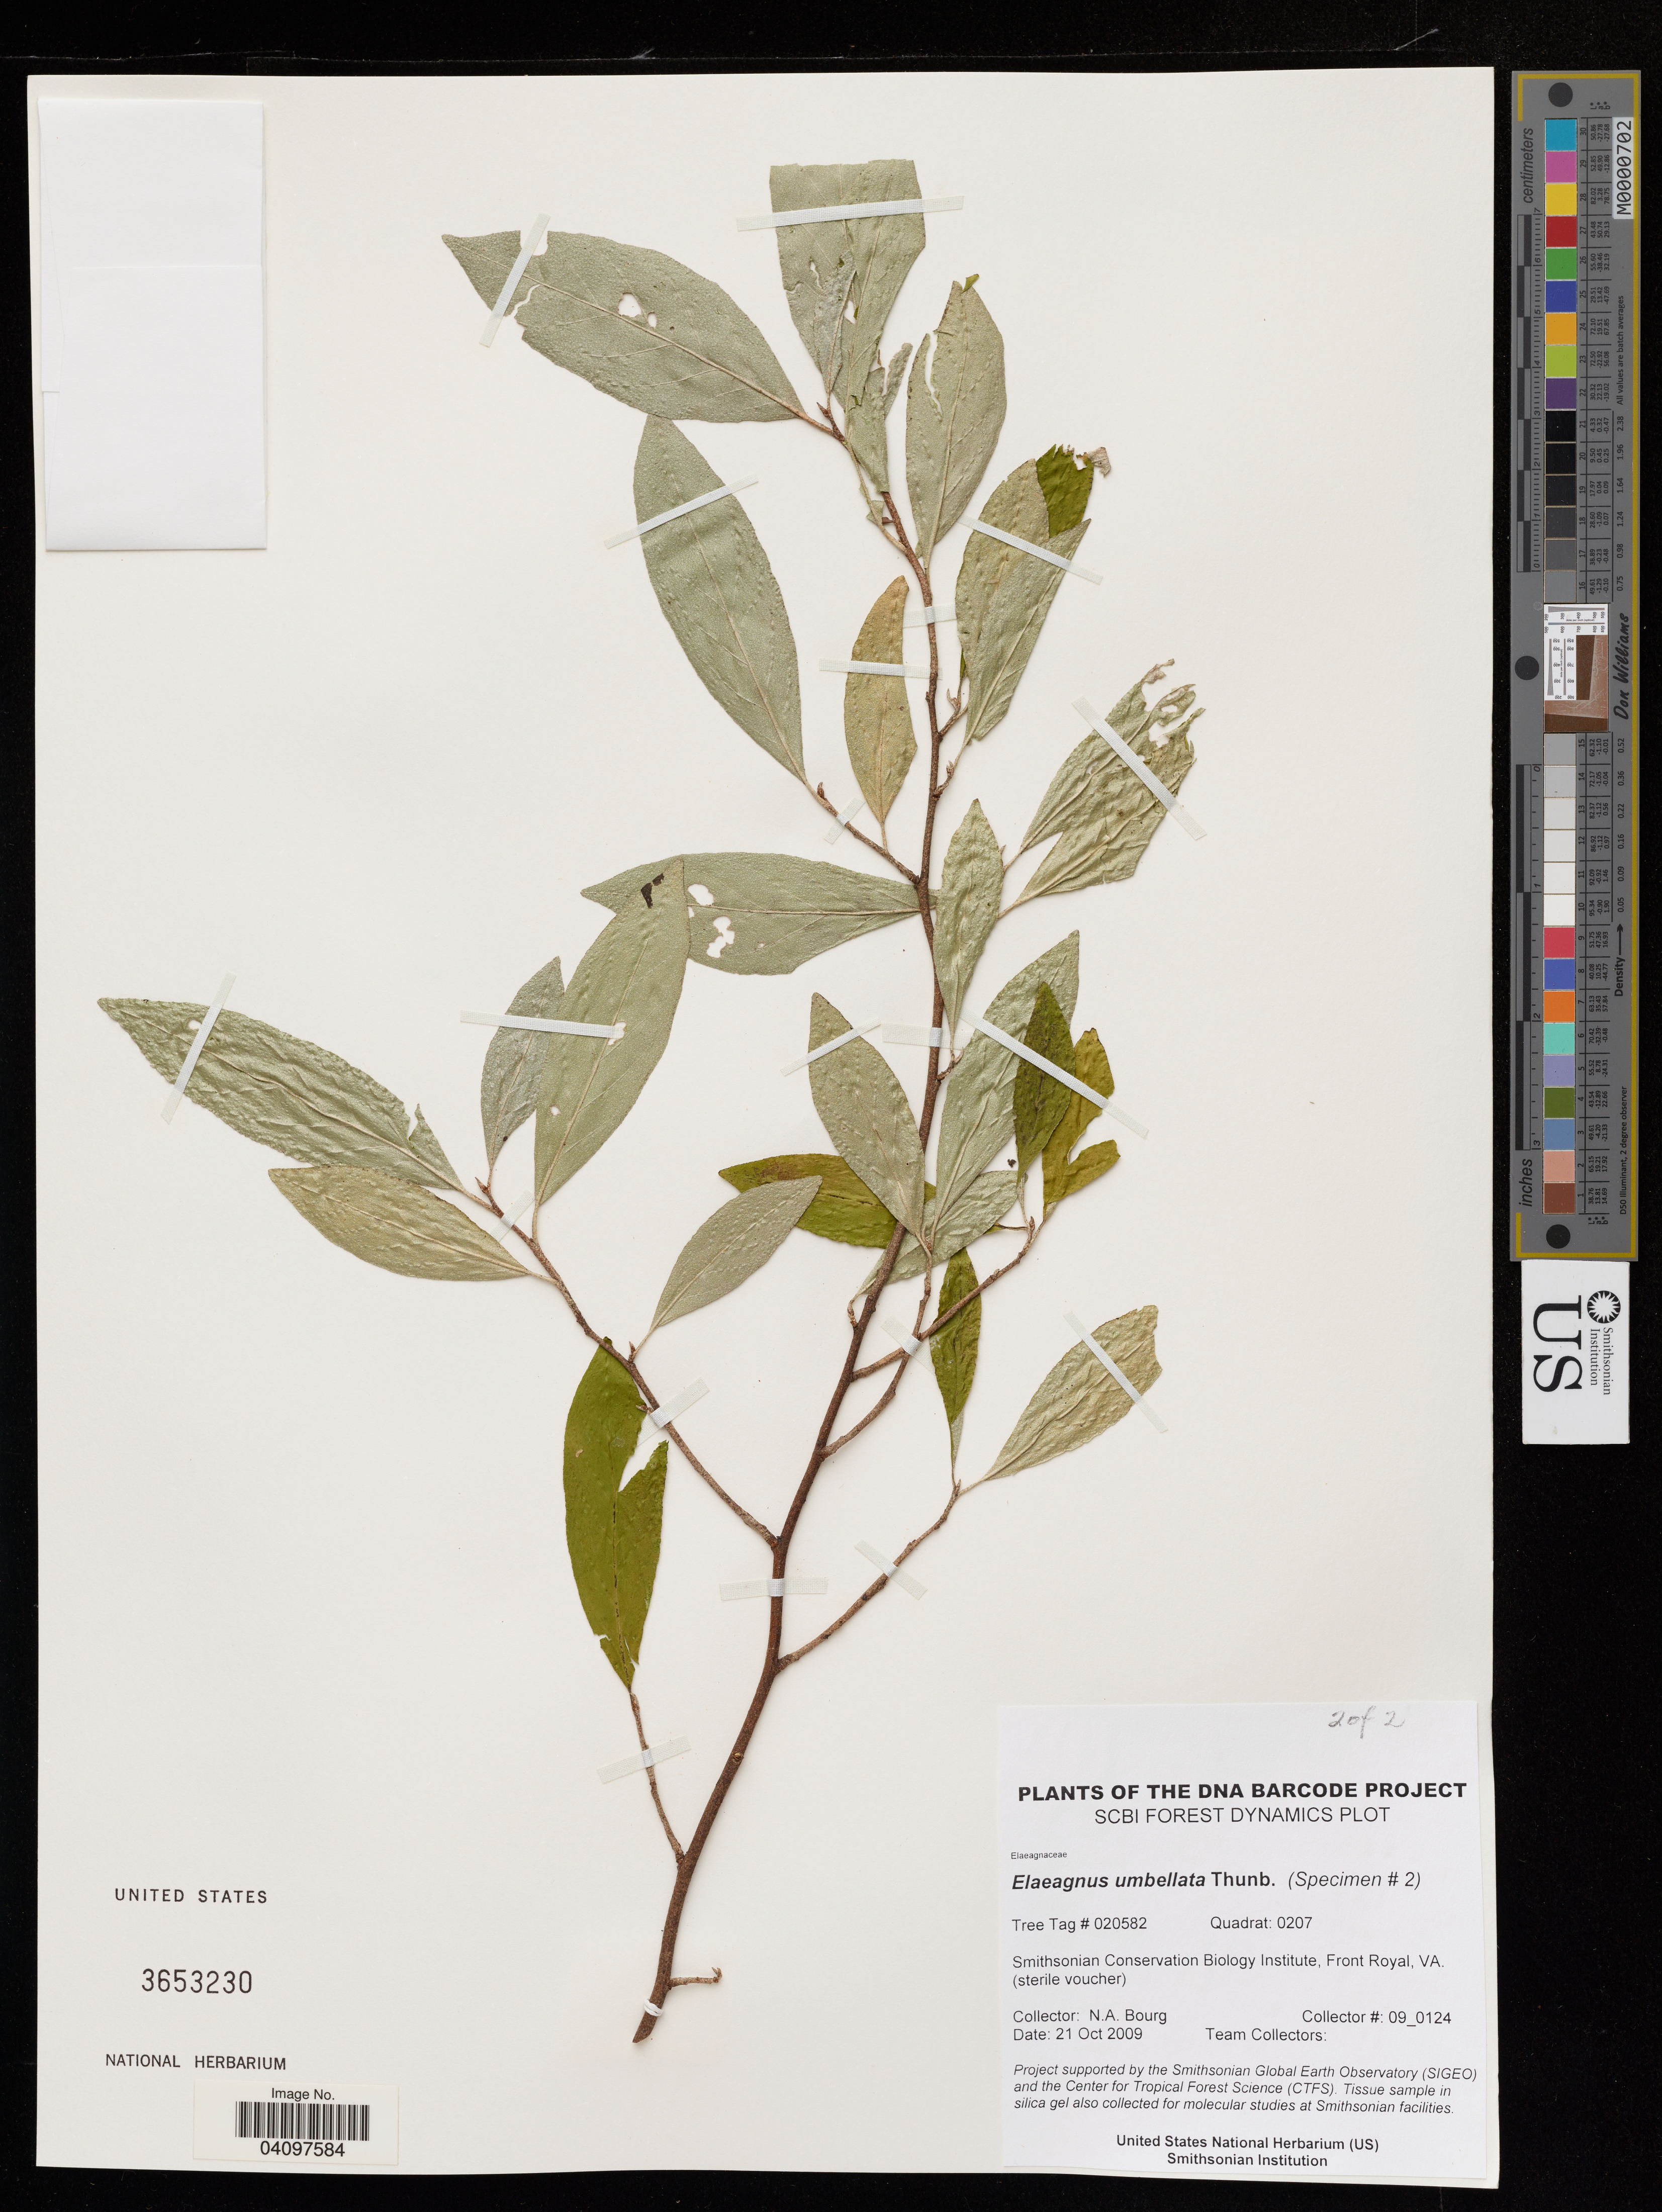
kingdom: Plantae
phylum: Tracheophyta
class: Magnoliopsida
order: Rosales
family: Elaeagnaceae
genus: Elaeagnus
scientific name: Elaeagnus umbellata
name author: Thunb.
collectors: N. A. Bourg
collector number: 09_0124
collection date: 2009-10-21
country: United States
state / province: Virginia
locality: Smithsonian Conservation Biology Institute, Front Royal.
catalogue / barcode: US 3653230